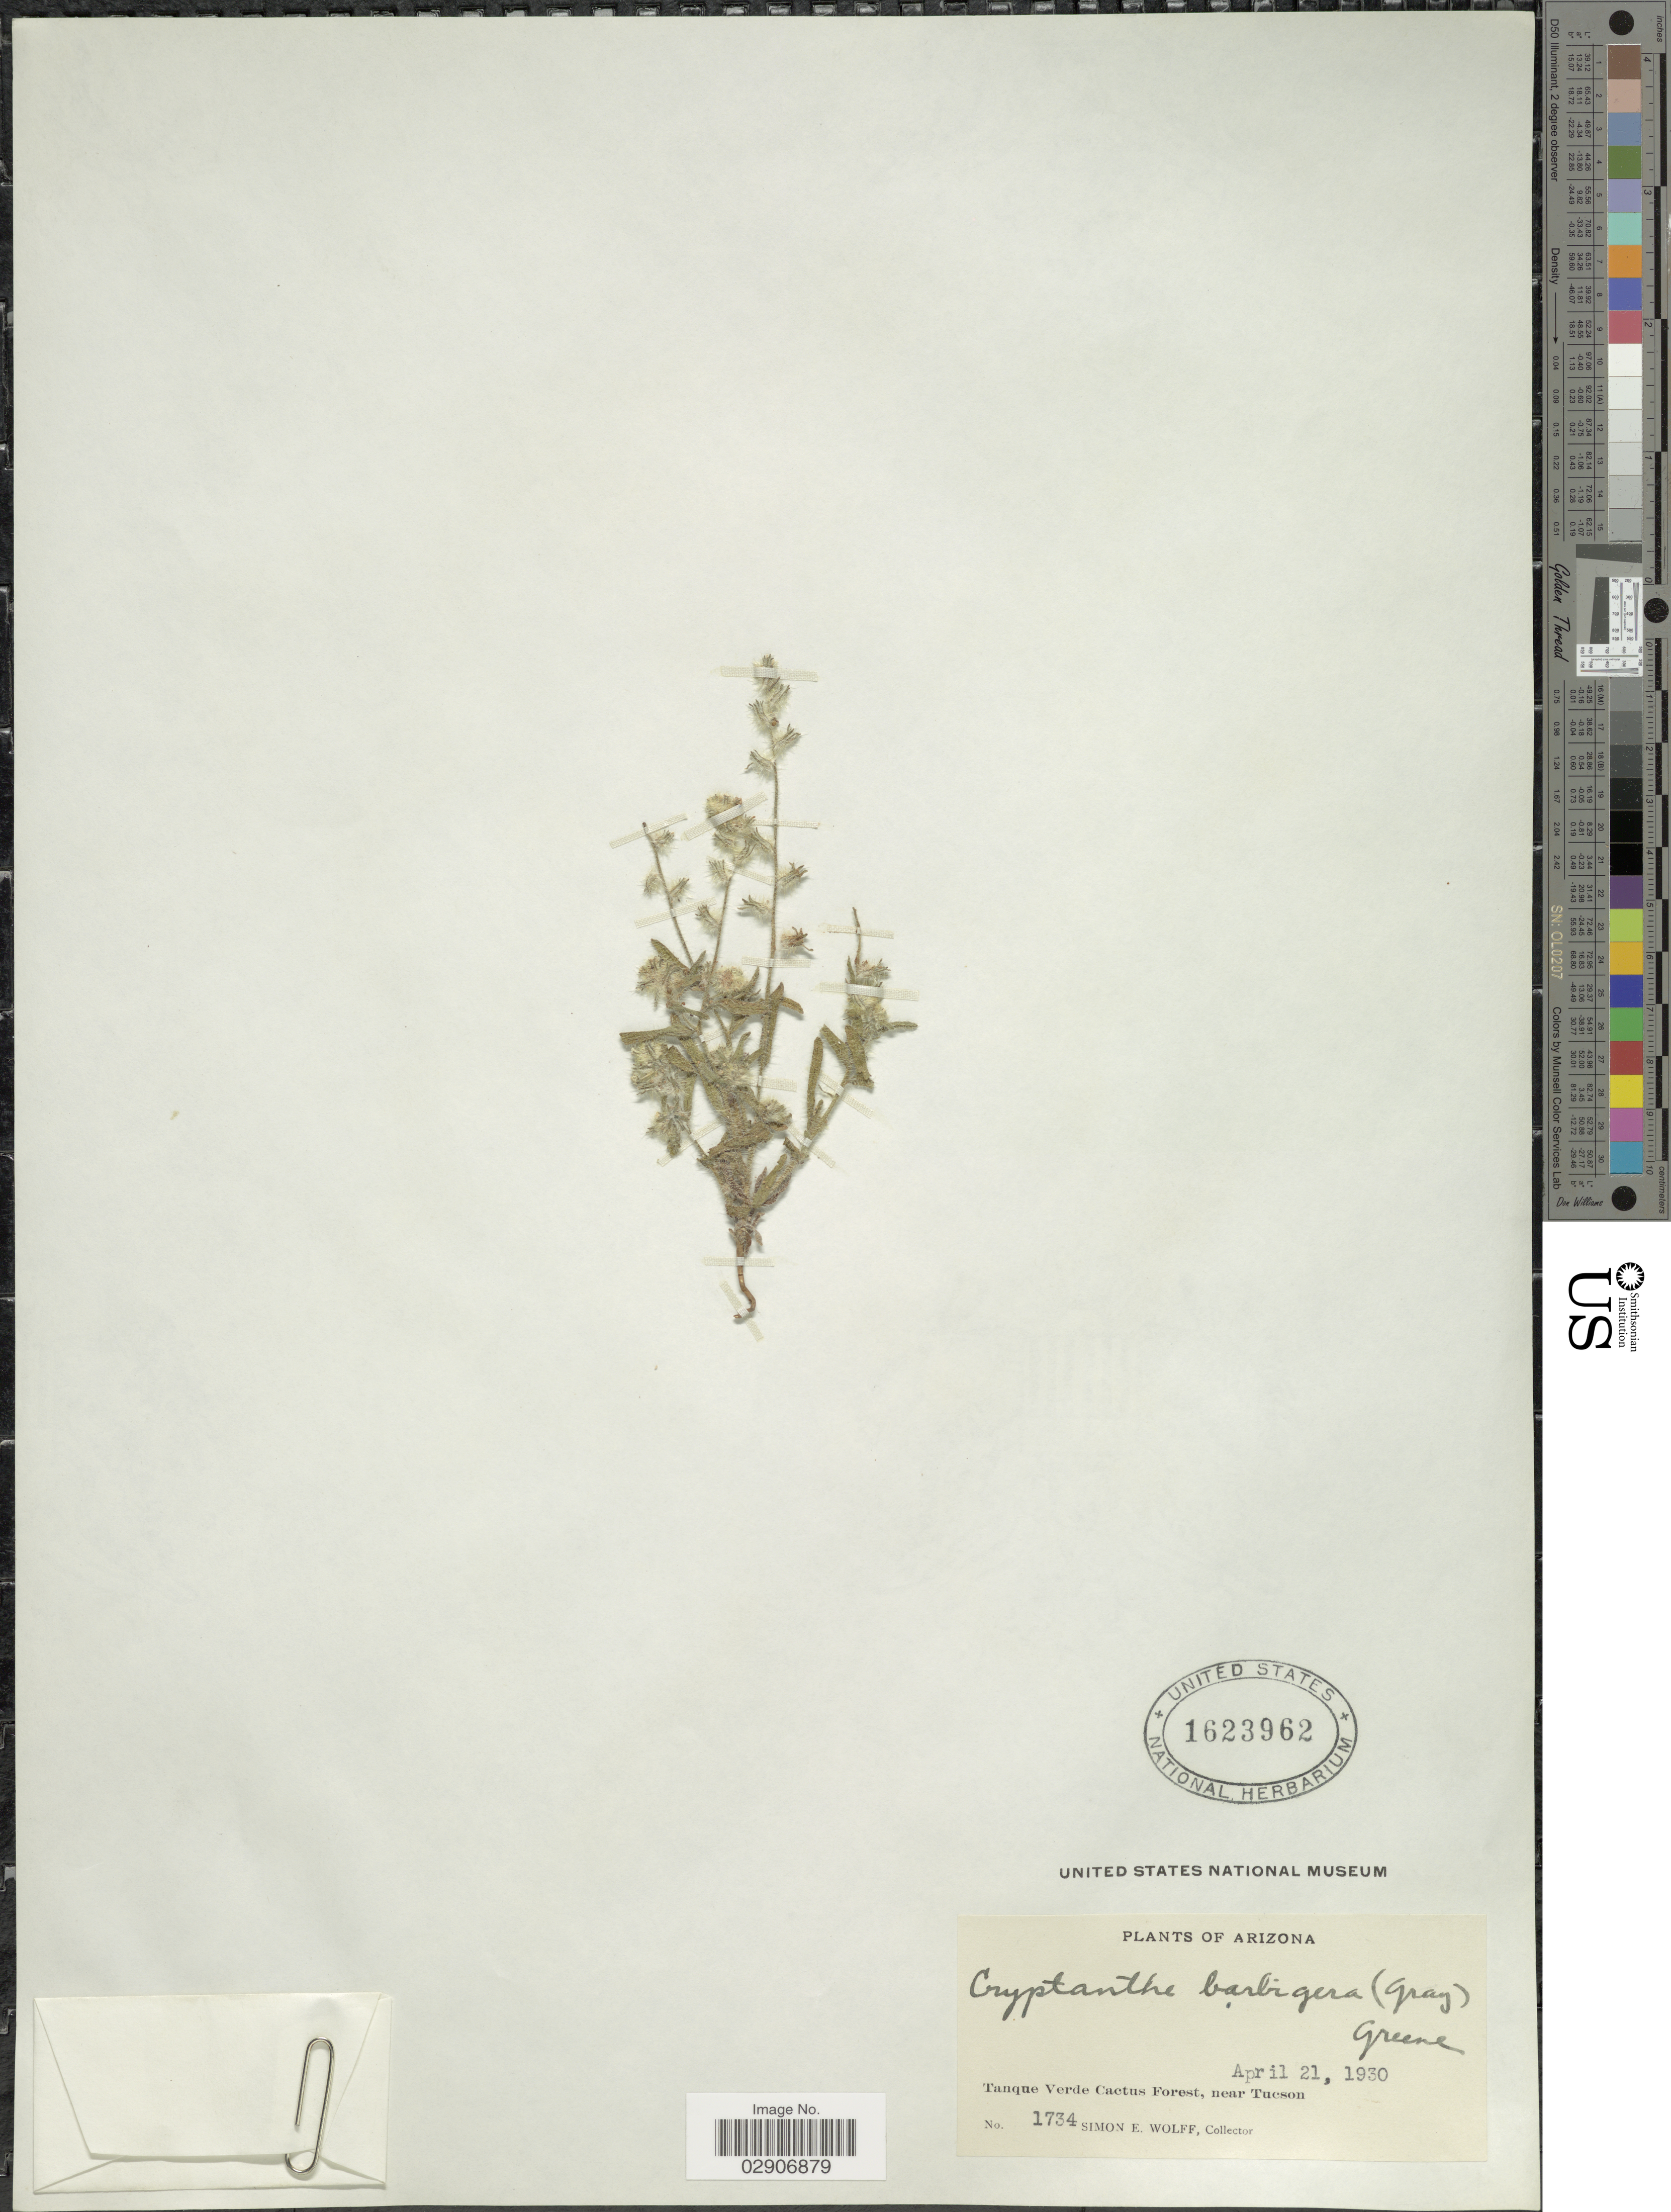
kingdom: Plantae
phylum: Tracheophyta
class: Magnoliopsida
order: Boraginales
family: Boraginaceae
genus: Cryptantha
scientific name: Cryptantha barbigera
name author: (A. Gray) Greene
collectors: S. E. Wolff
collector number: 1734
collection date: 1930-04-21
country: United States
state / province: Arizona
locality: Tanque Verde Cactus Forest, near Tucson.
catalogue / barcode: US 1623962